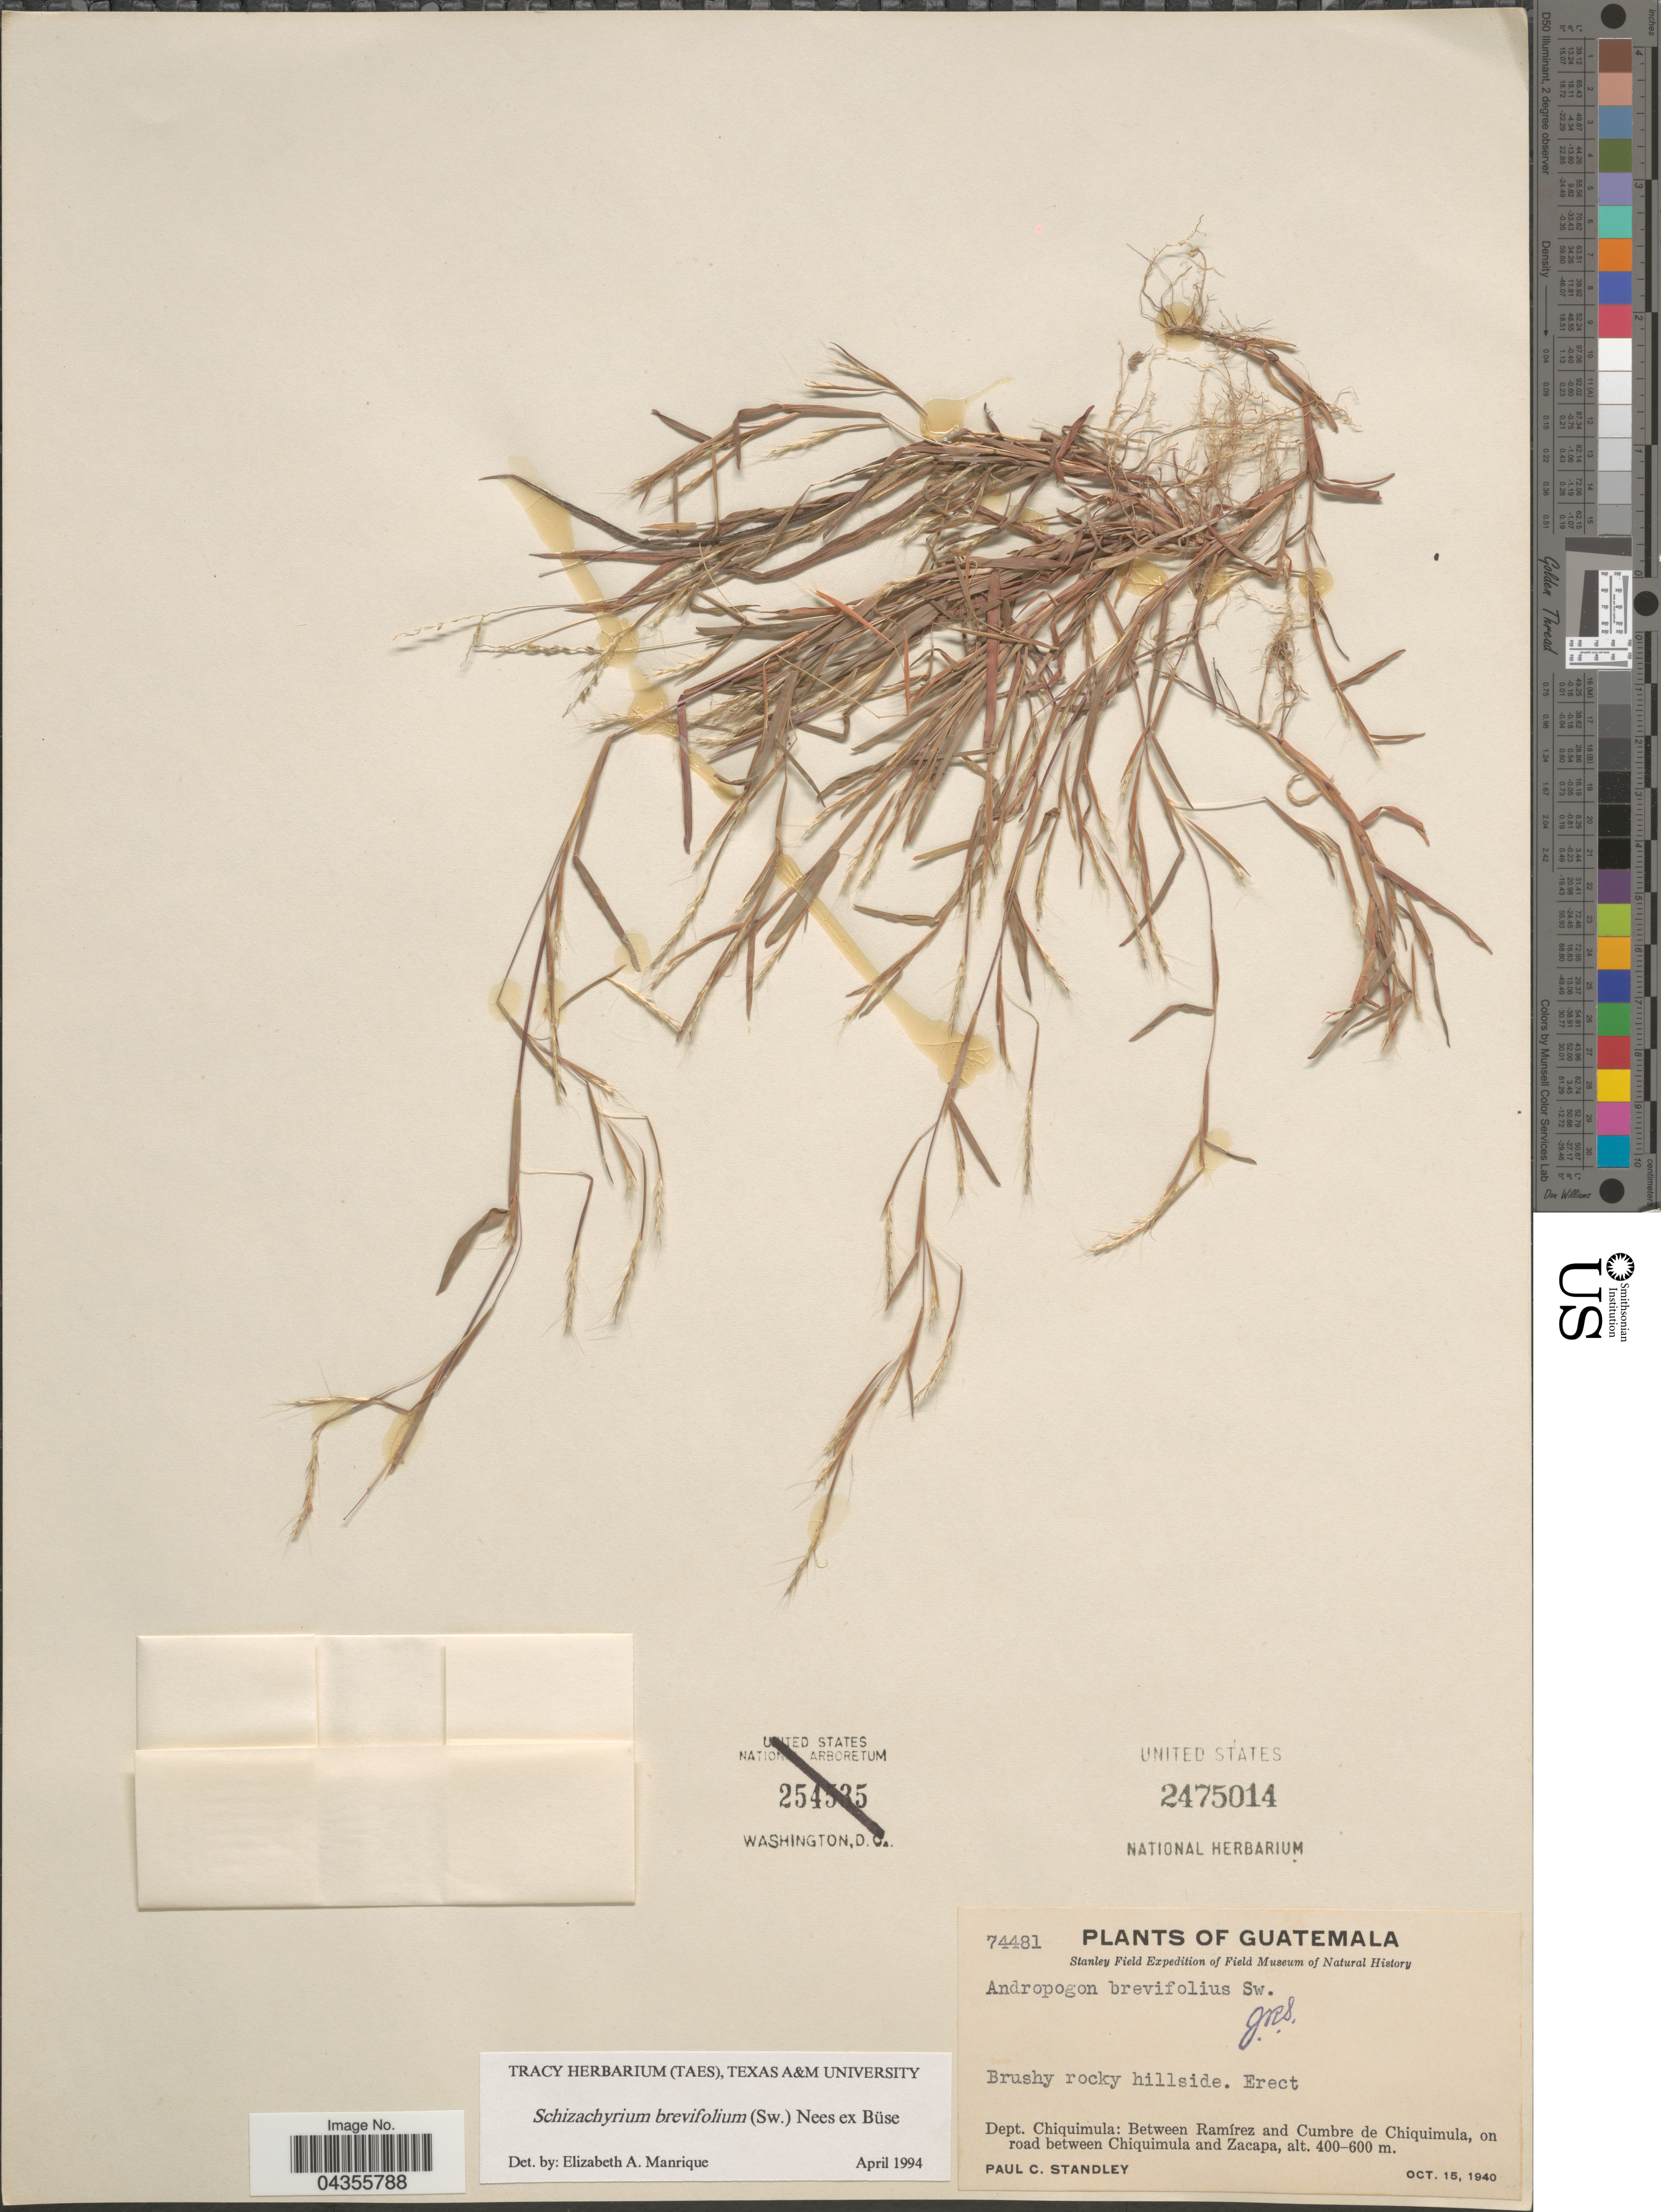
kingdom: Plantae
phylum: Tracheophyta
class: Liliopsida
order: Poales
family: Poaceae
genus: Schizachyrium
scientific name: Schizachyrium brevifolium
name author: (Sw.) Nees ex Büse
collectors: P. C. Standley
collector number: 74481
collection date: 1940-10-15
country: Guatemala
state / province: Chiquimula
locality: Stanley Field Expedition. Dept. Chiquimula: Between Ramírez and Cumbre de Chiquimula, on road between Chiquimula and Zacapa.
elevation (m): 400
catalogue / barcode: US 2475014